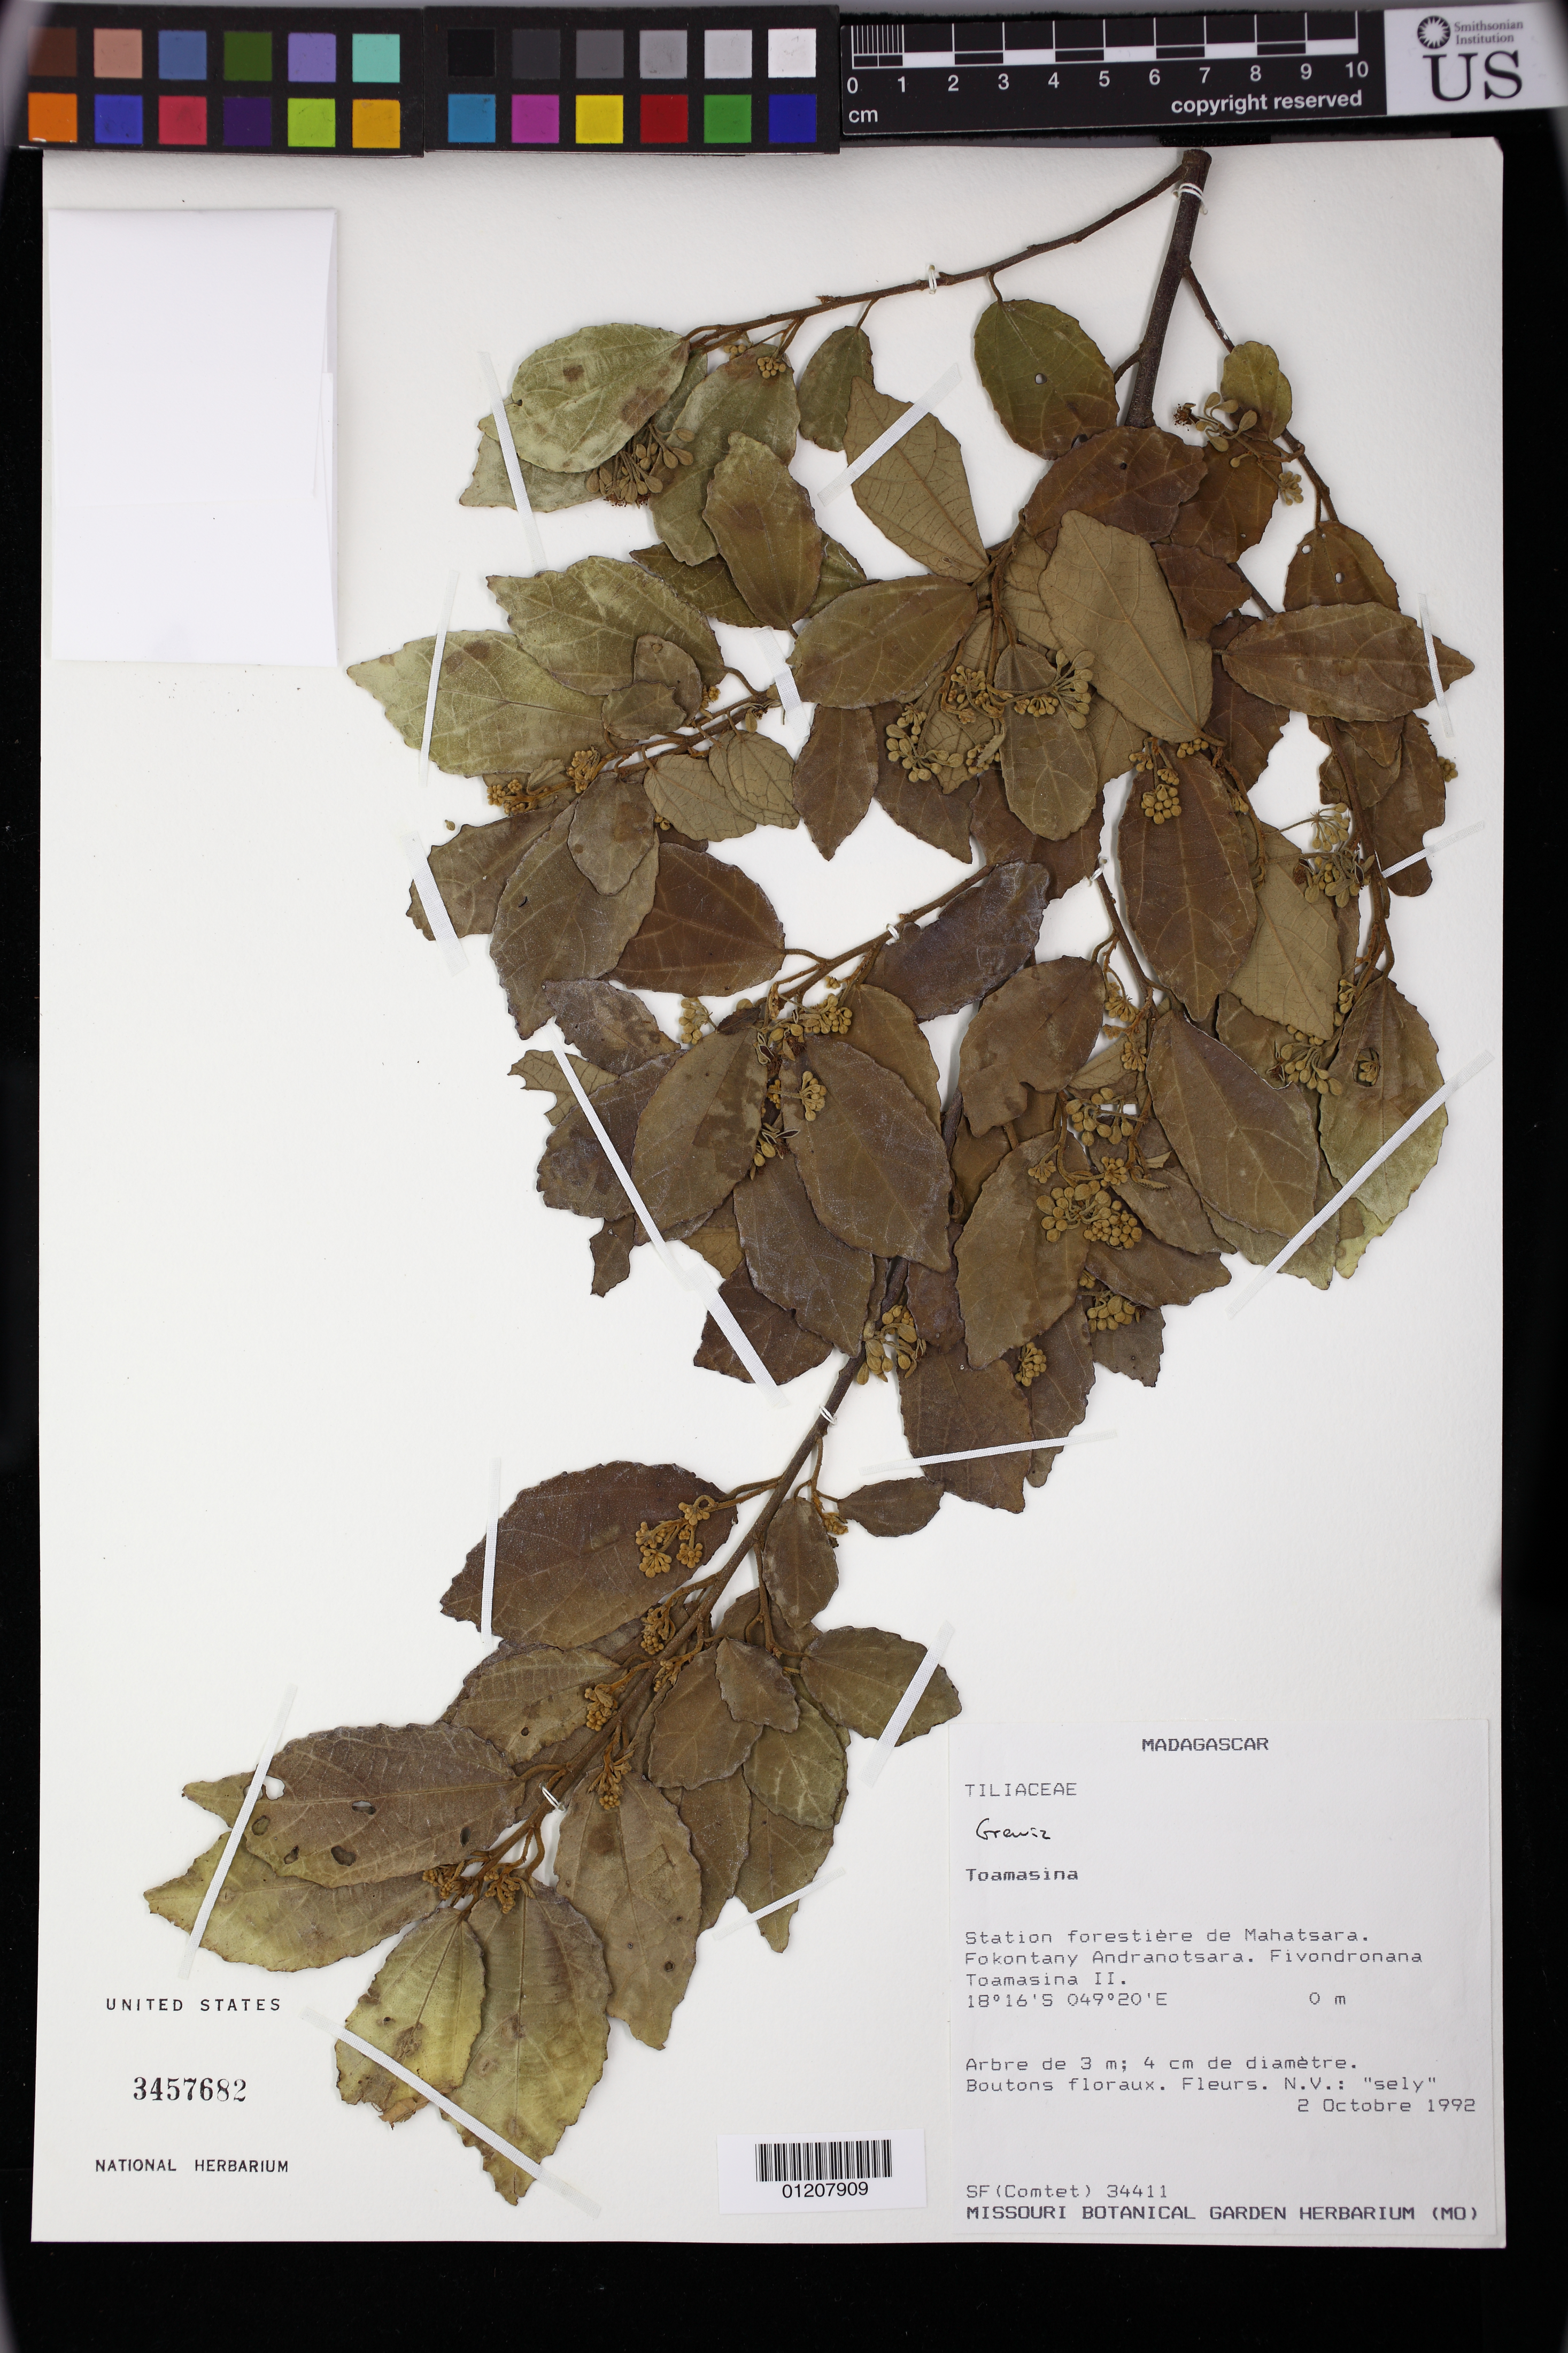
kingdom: Plantae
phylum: Tracheophyta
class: Magnoliopsida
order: Malvales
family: Malvaceae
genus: Grewia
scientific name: Grewia calvata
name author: Baker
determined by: Jourdain-Fievet, L.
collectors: SF (Comtet)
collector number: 34411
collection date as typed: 10 Feb 1992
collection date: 1992-02-10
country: Madagascar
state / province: Atsinanana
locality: Toamasina. Station forestiere de Mahatsara. Fokontany Andranotsara. Fivondronana Toamasina II.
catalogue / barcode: US 3457682